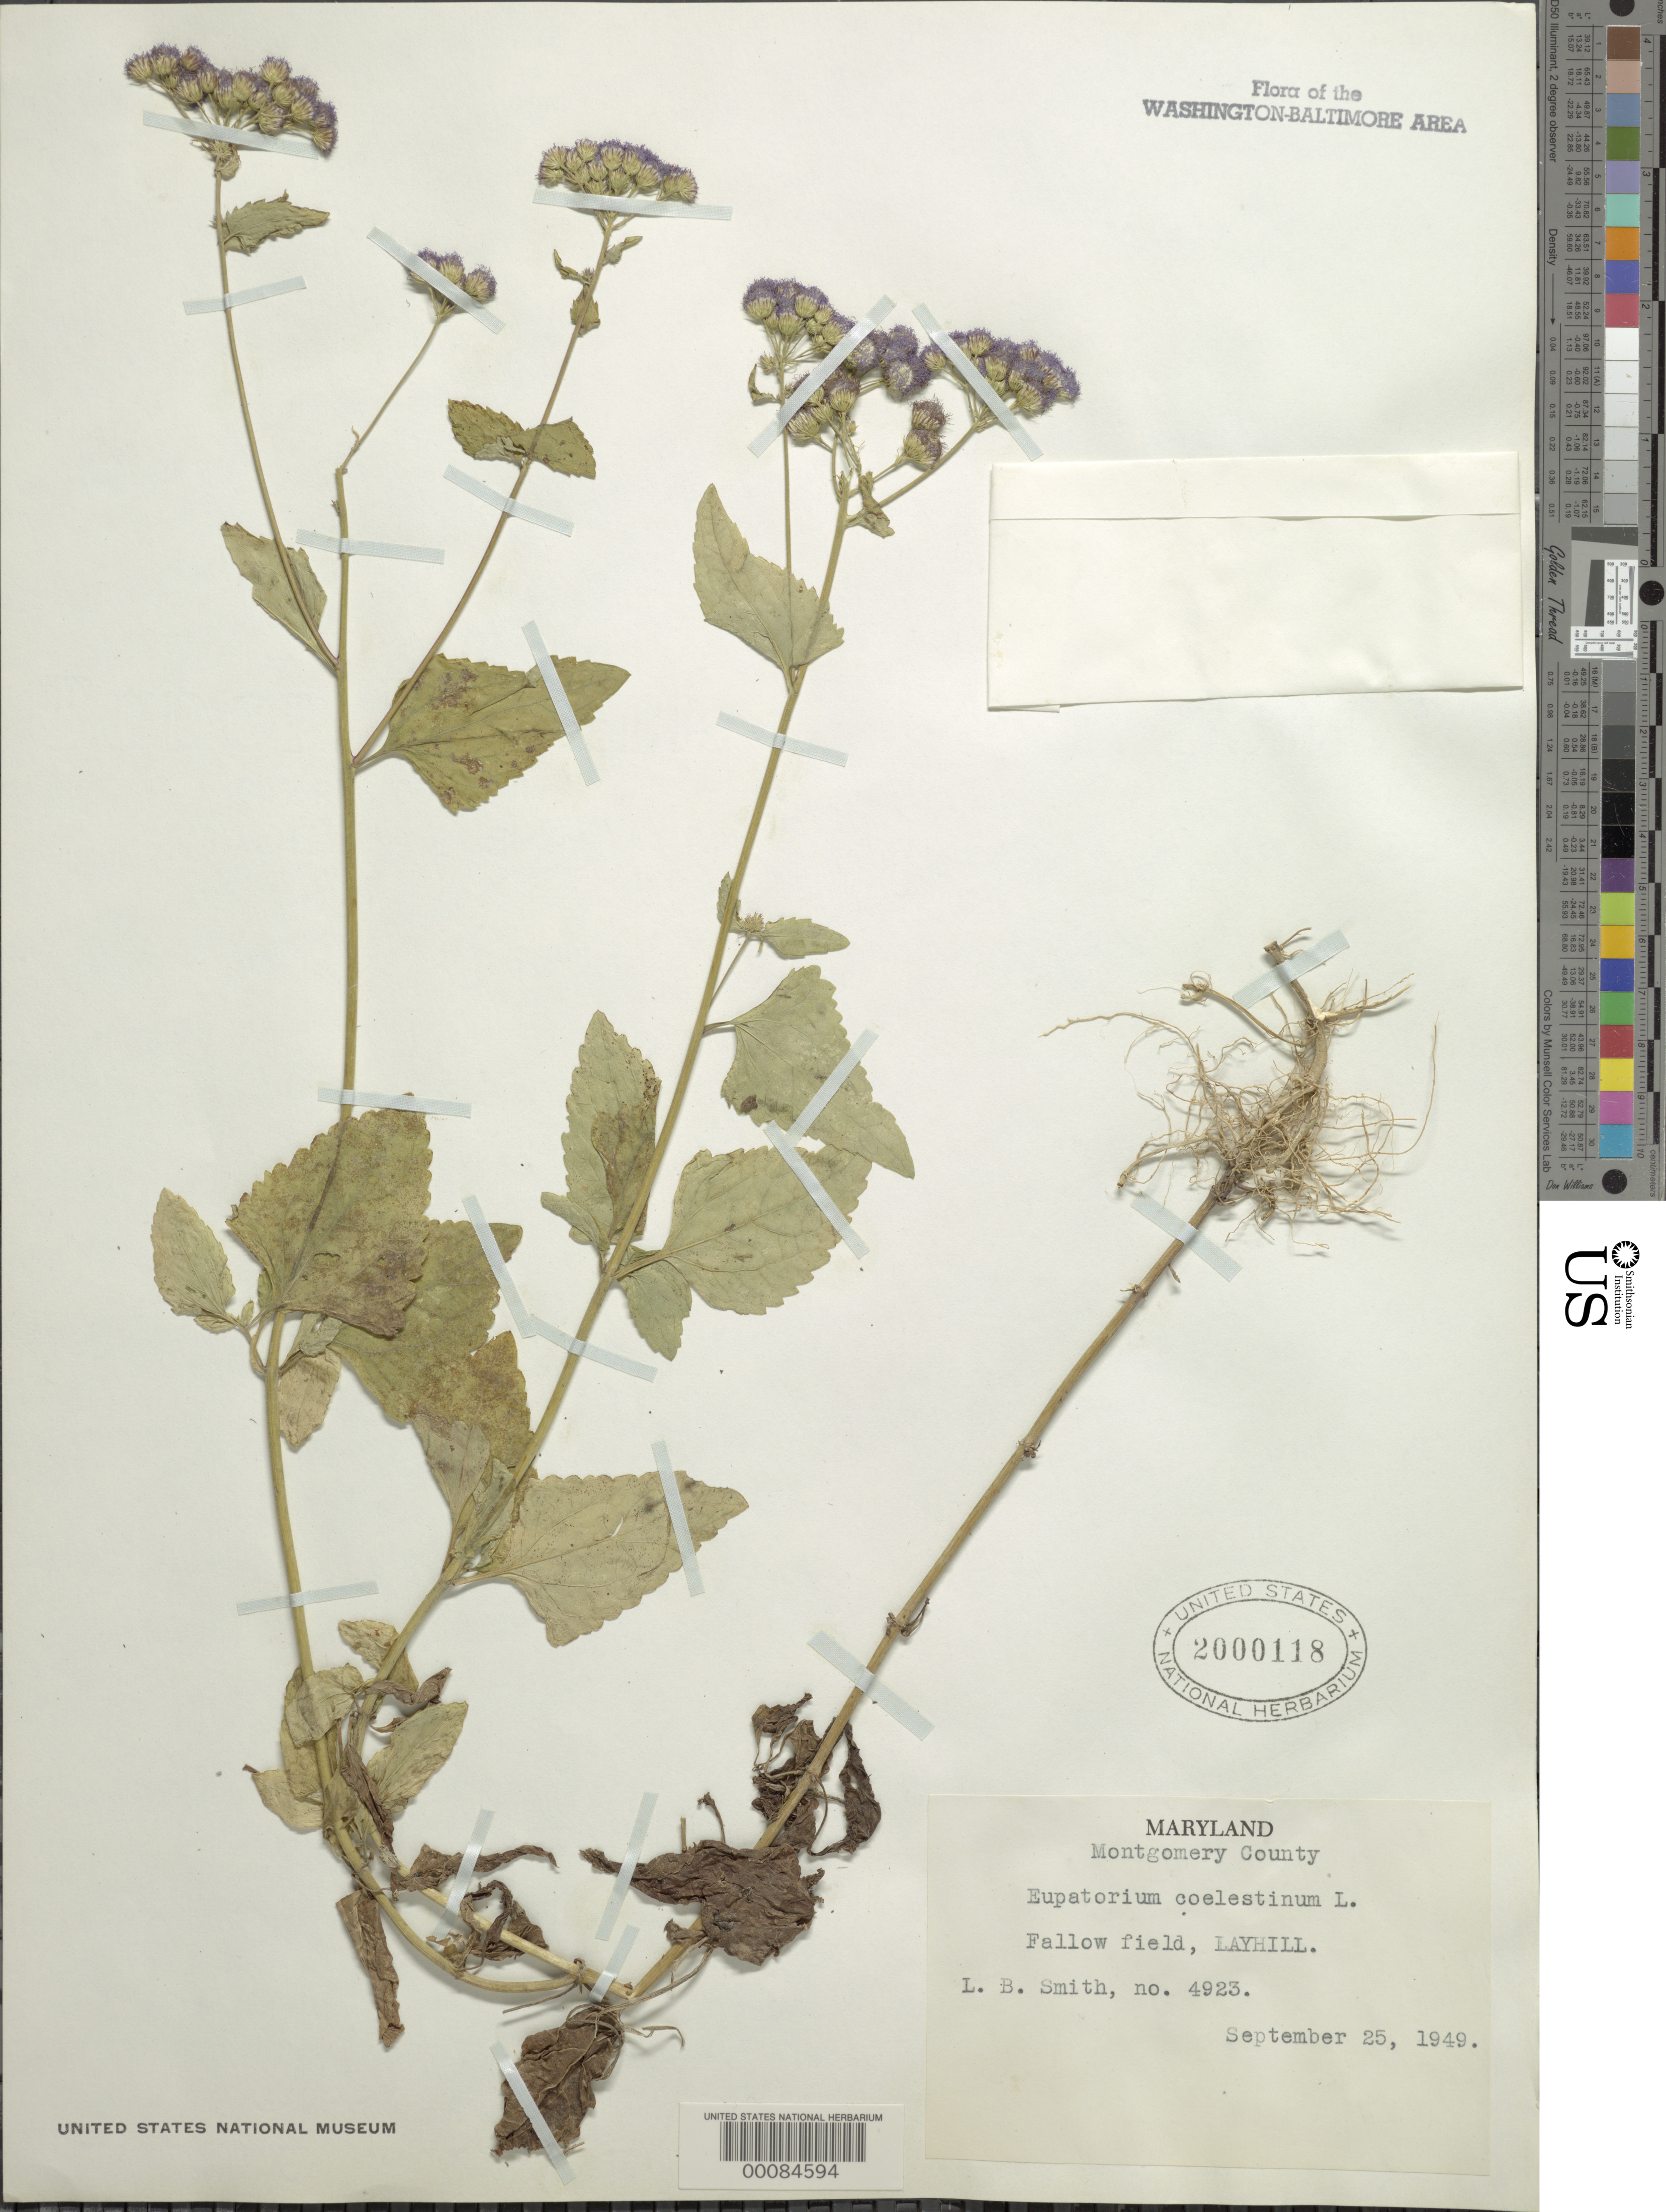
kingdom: Plantae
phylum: Tracheophyta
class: Magnoliopsida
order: Asterales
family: Asteraceae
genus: Conoclinium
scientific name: Conoclinium coelestinum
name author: (L.) DC.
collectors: L. Smith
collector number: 4923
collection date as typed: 25 Sep 1949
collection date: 1949-09-25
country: United States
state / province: Maryland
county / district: Montgomery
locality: Layhill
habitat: Fallow field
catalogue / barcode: US 2000118